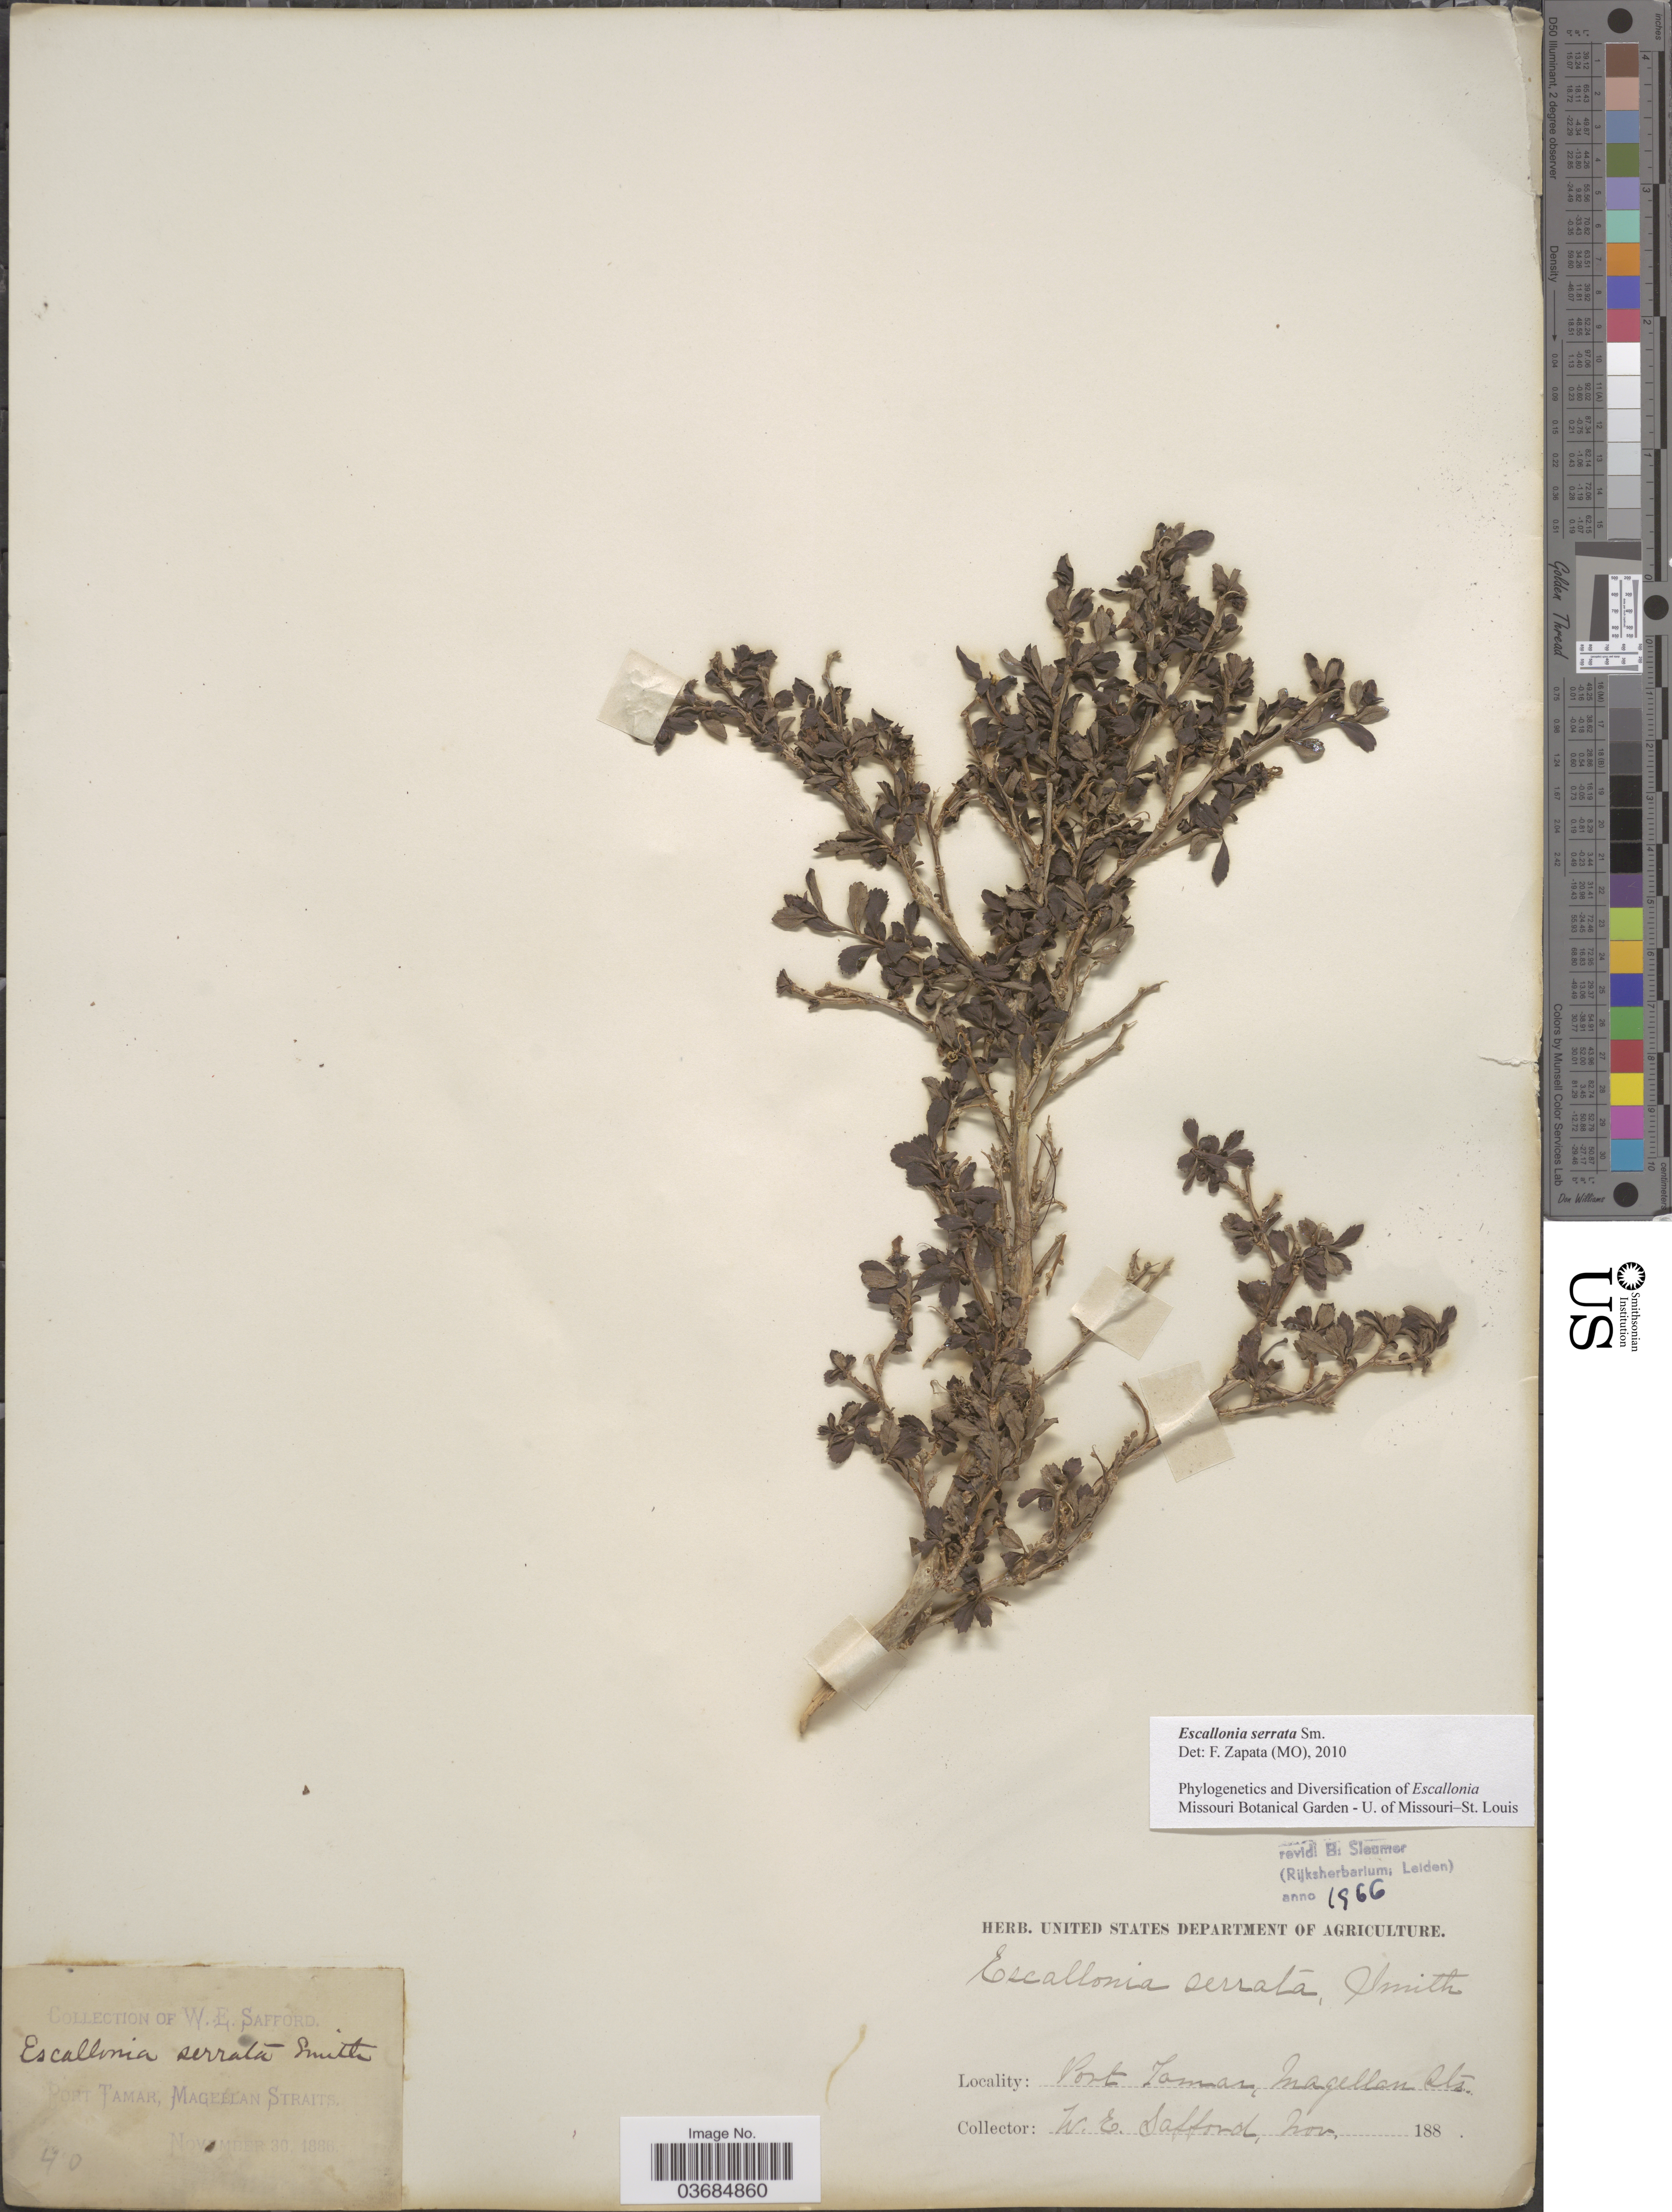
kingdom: Plantae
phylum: Tracheophyta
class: Magnoliopsida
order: Escalloniales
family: Escalloniaceae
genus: Escallonia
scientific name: Escallonia serrata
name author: Sm.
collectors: W. E. Safford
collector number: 40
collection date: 1886-11-30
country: Chile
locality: Port Tamar, Magellan Straits.